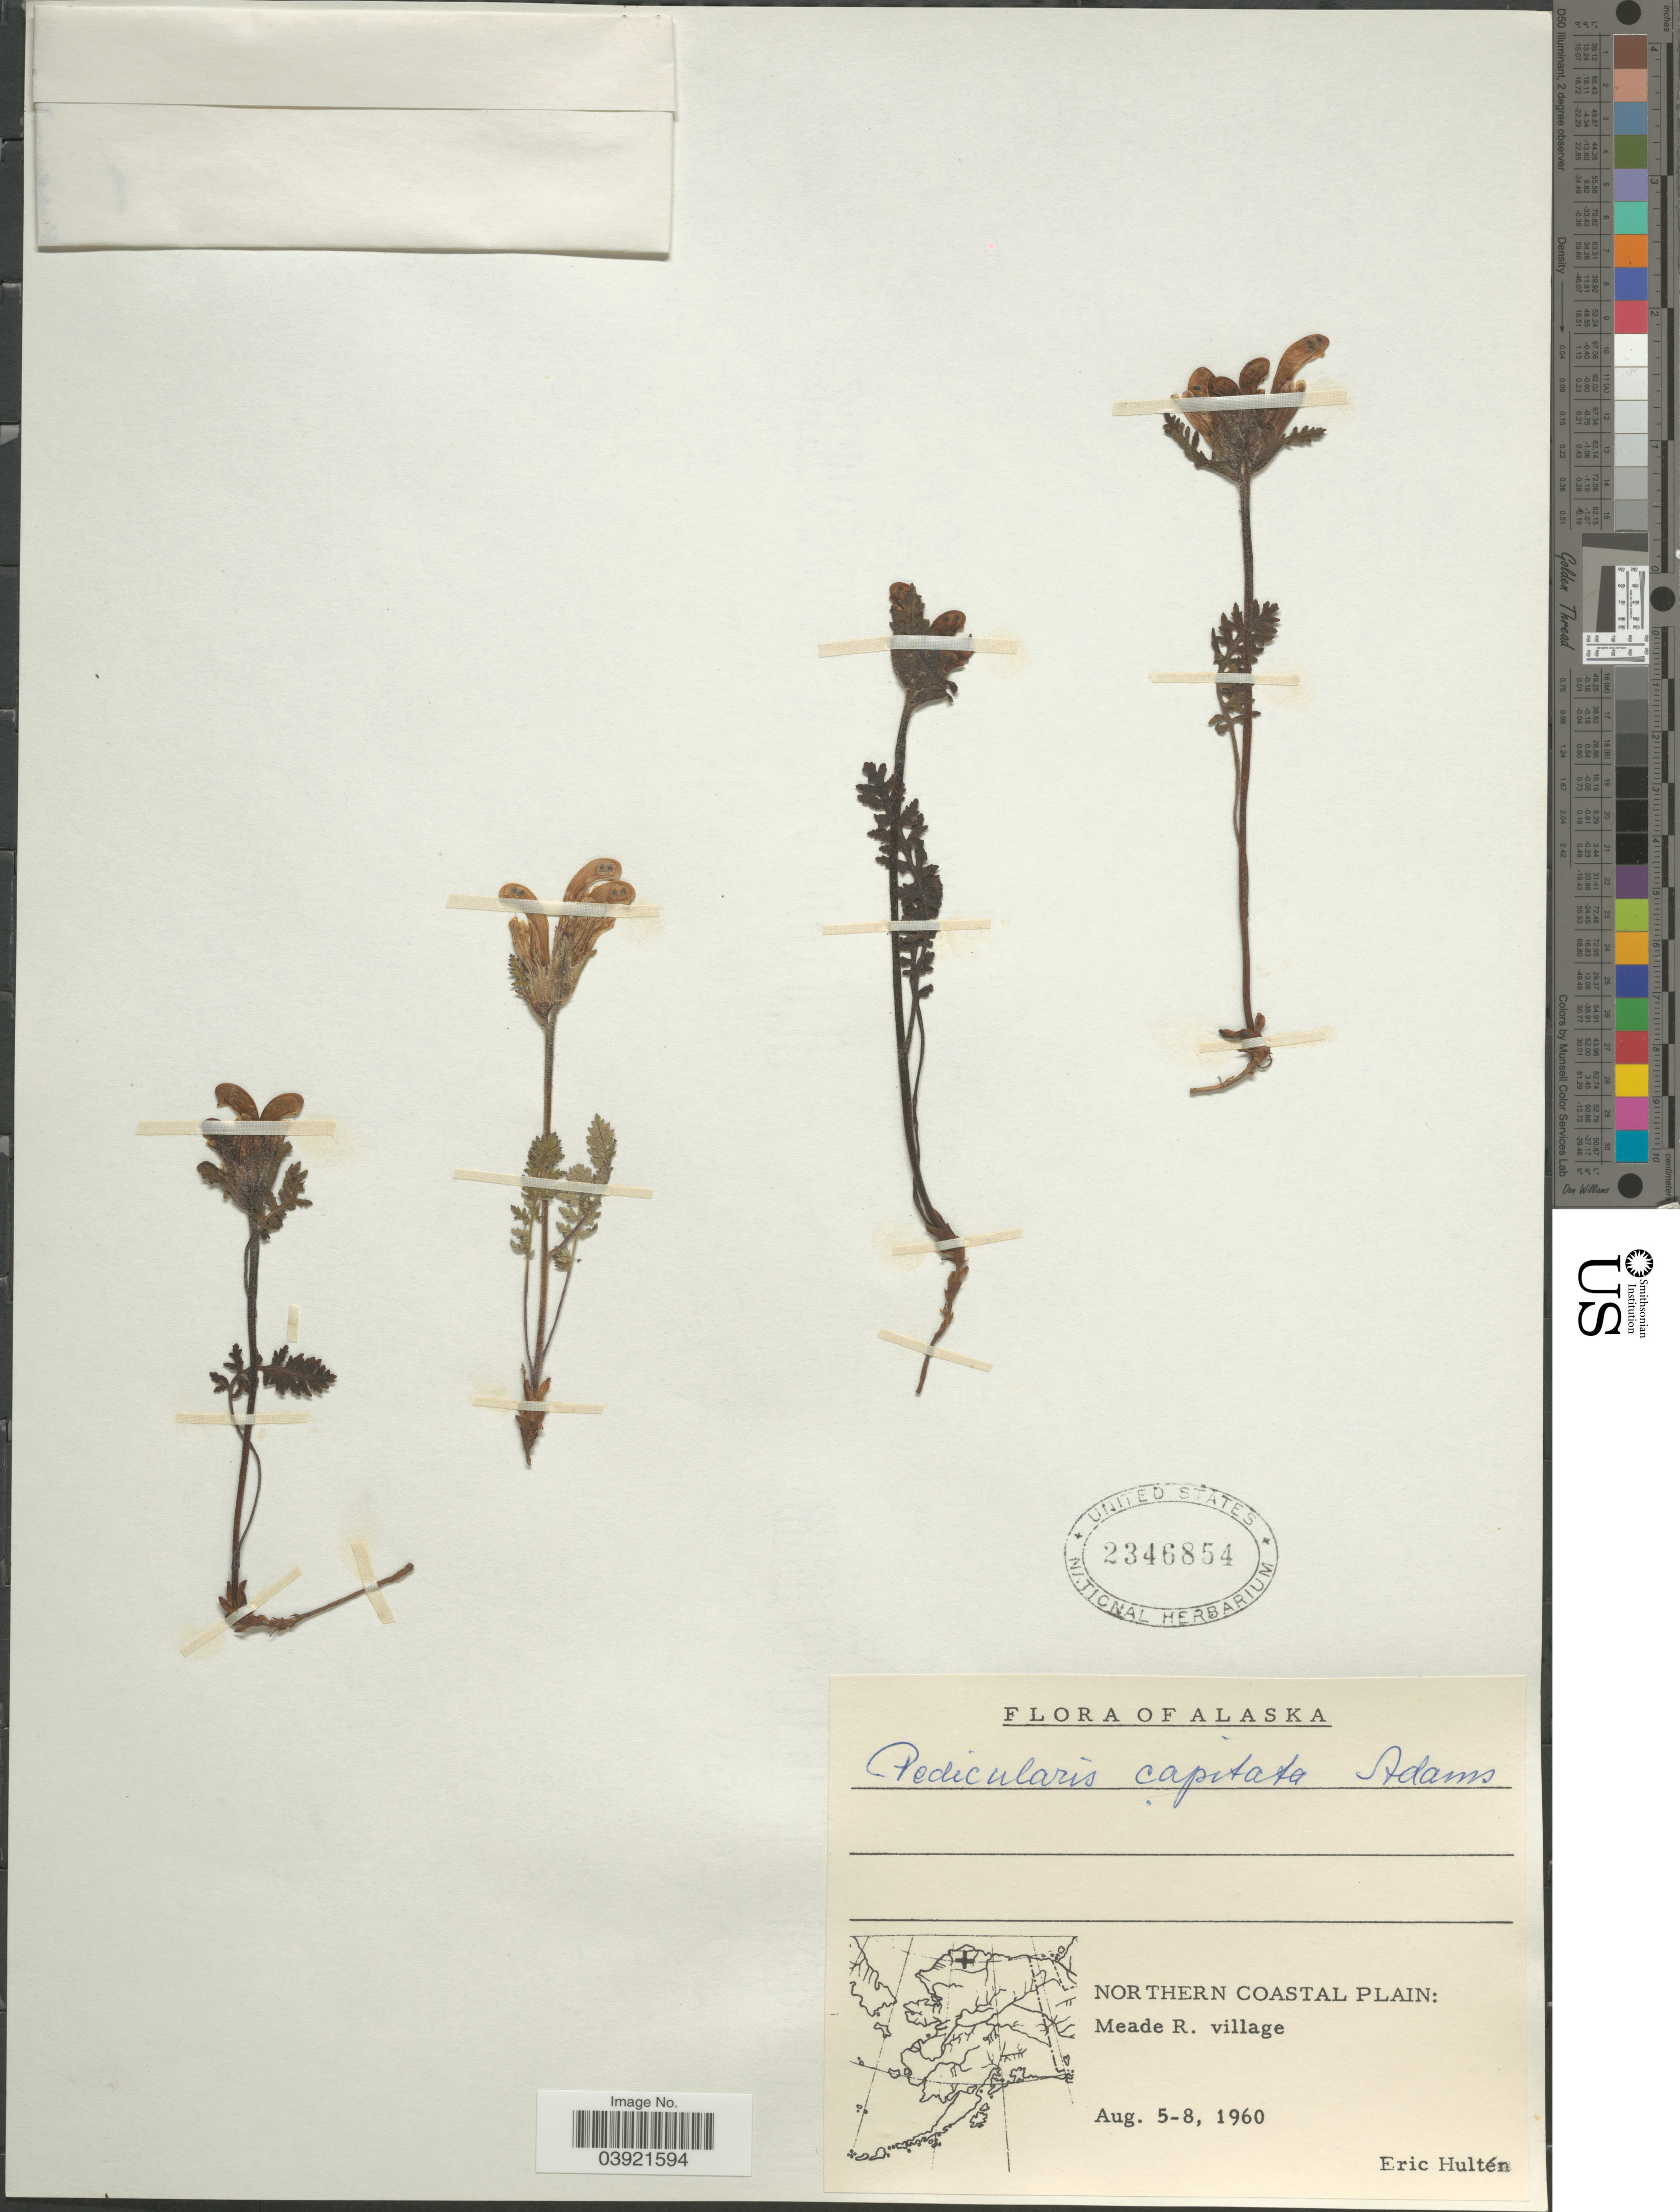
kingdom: Plantae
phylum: Tracheophyta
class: Magnoliopsida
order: Lamiales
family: Orobanchaceae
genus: Pedicularis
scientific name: Pedicularis capitata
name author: Adams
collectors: E. G. Hultén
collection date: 1960-08-05/1960-08-08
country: United States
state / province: Alaska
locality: Northern Coastal Plain: Meade R. village.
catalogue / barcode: US 2346854